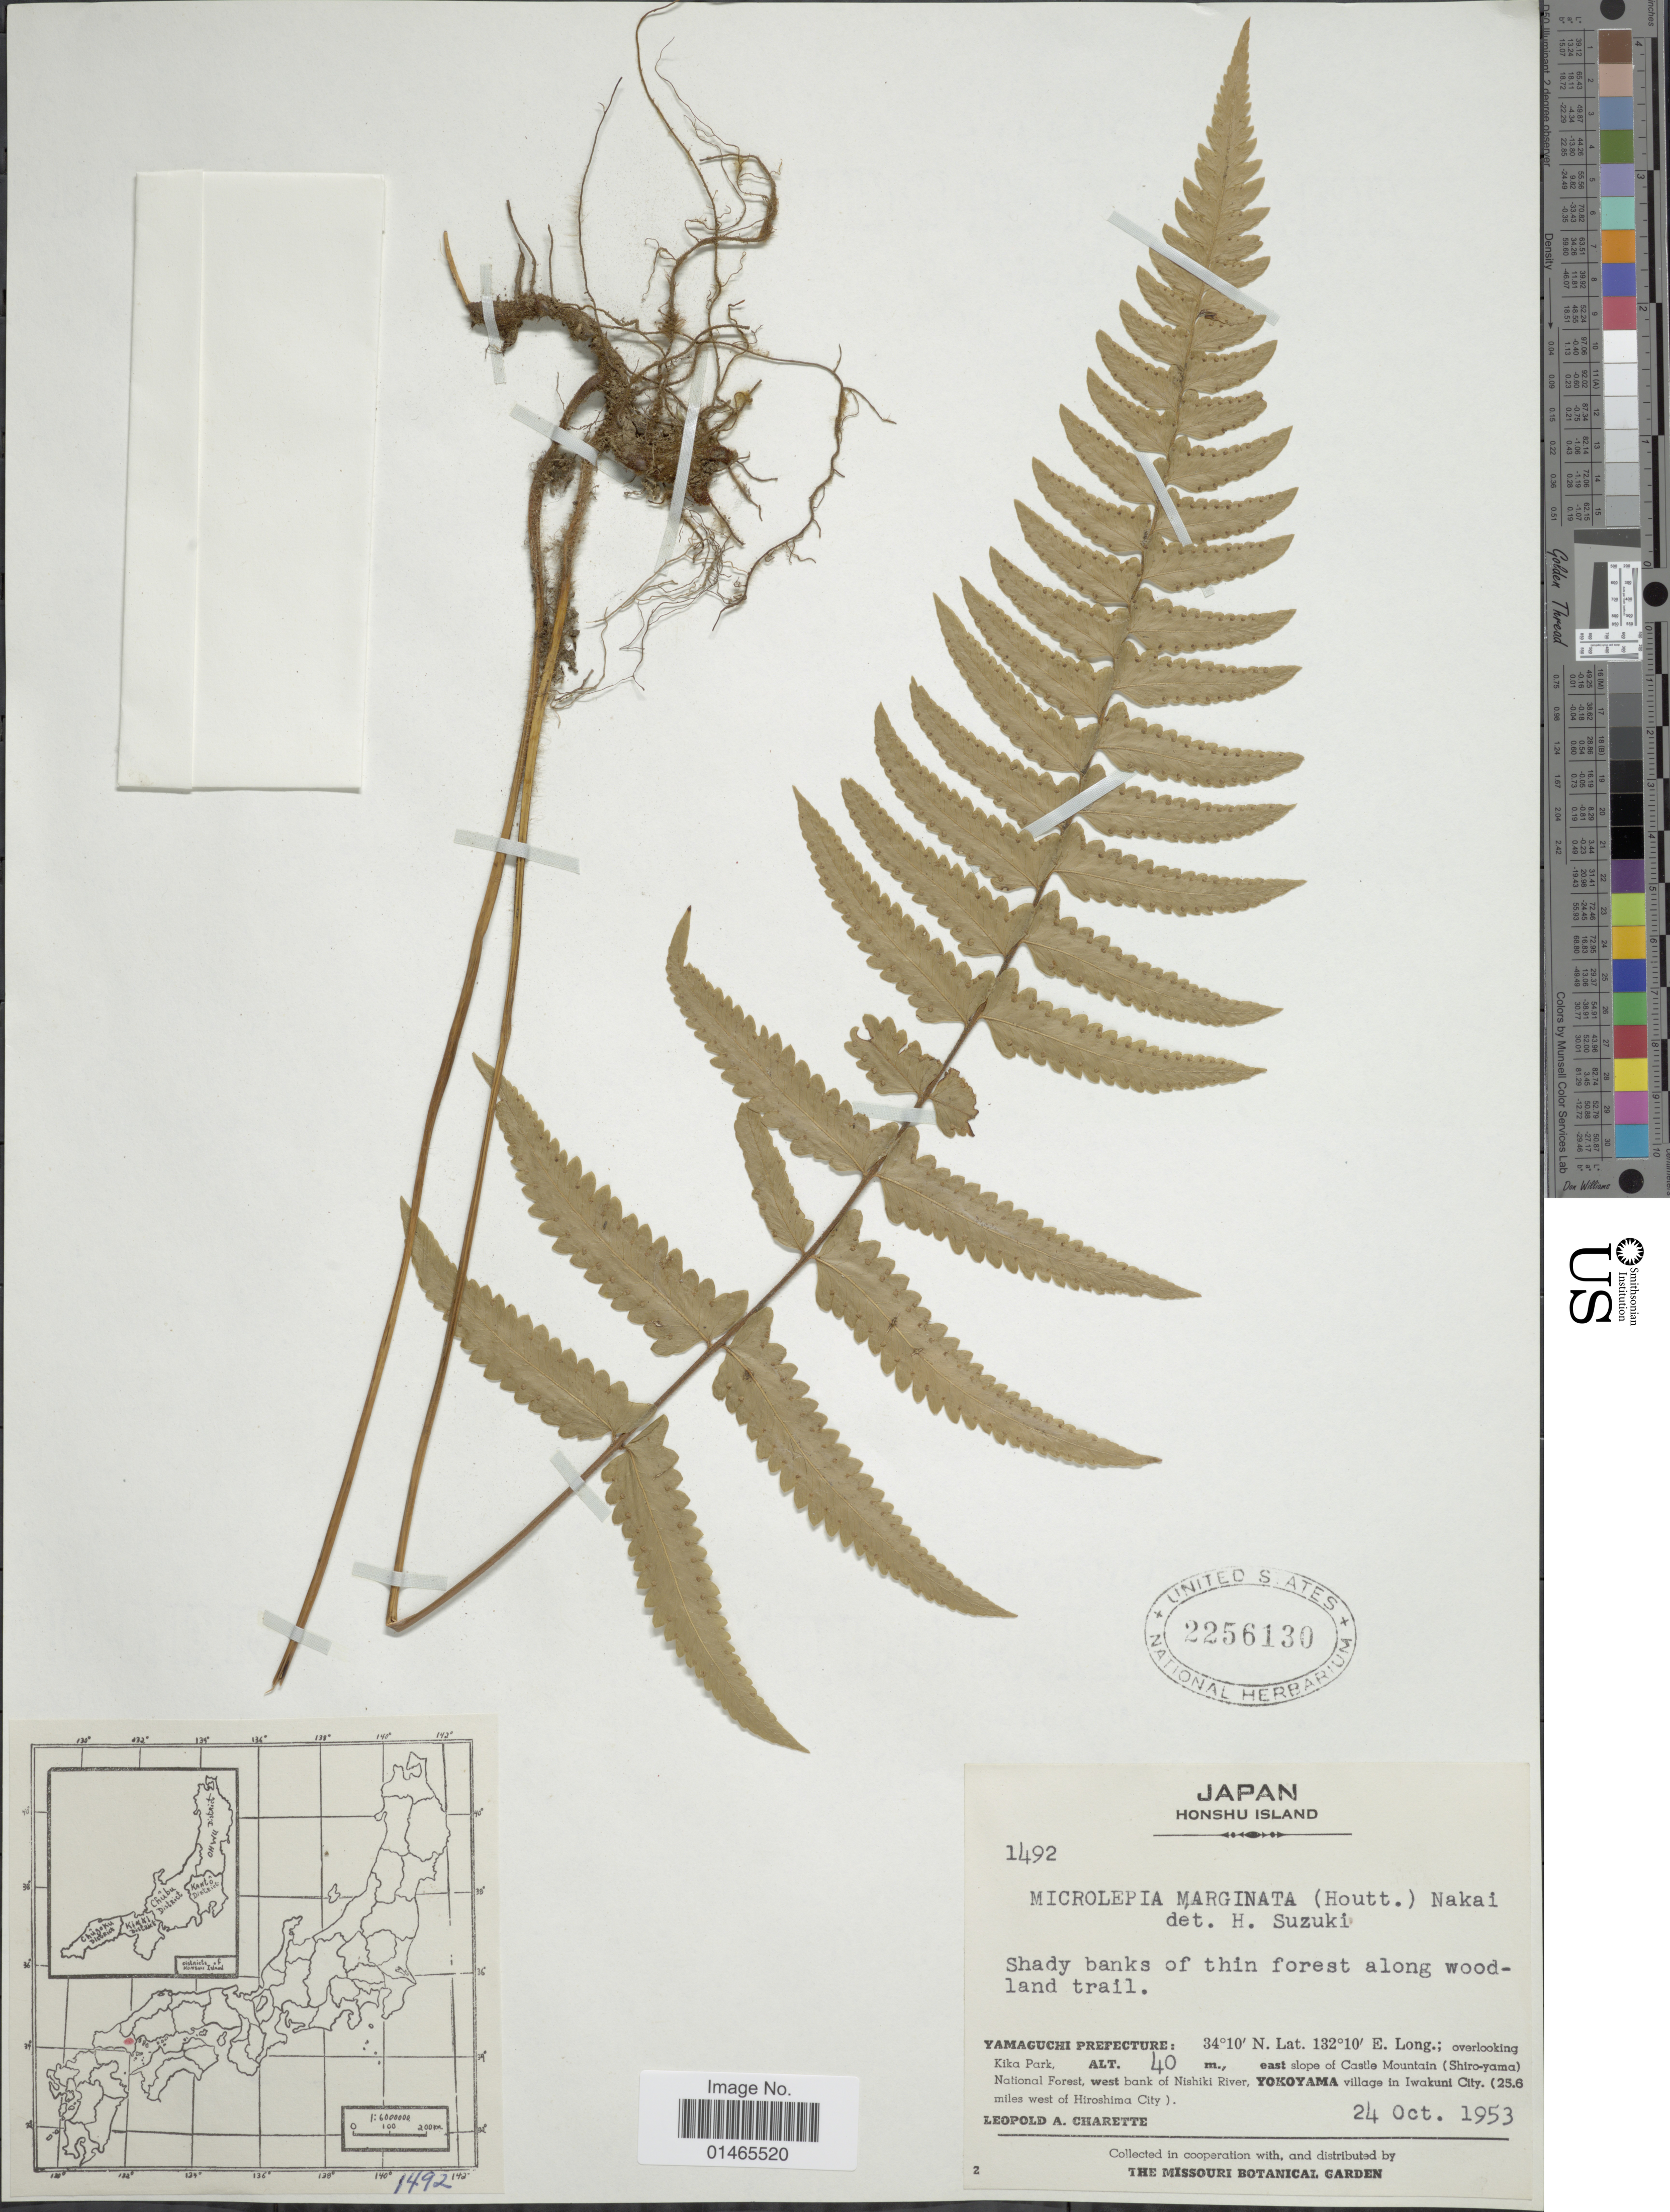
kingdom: Plantae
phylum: Tracheophyta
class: Polypodiopsida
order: Polypodiales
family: Dennstaedtiaceae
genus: Microlepia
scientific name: Microlepia marginata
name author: (Houtt.) C. Chr.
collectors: L. A. Charette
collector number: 1492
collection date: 1953-12-24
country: Japan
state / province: Yamaguti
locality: Overlooking Kika Park, east slope of Castle Mountain (Shiro-yama), National Forest, west bank of Nishiki River, Yokoyama village in Iwakuni City(25.6 miles west of Hiroshima City)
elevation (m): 40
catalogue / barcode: US 2256130